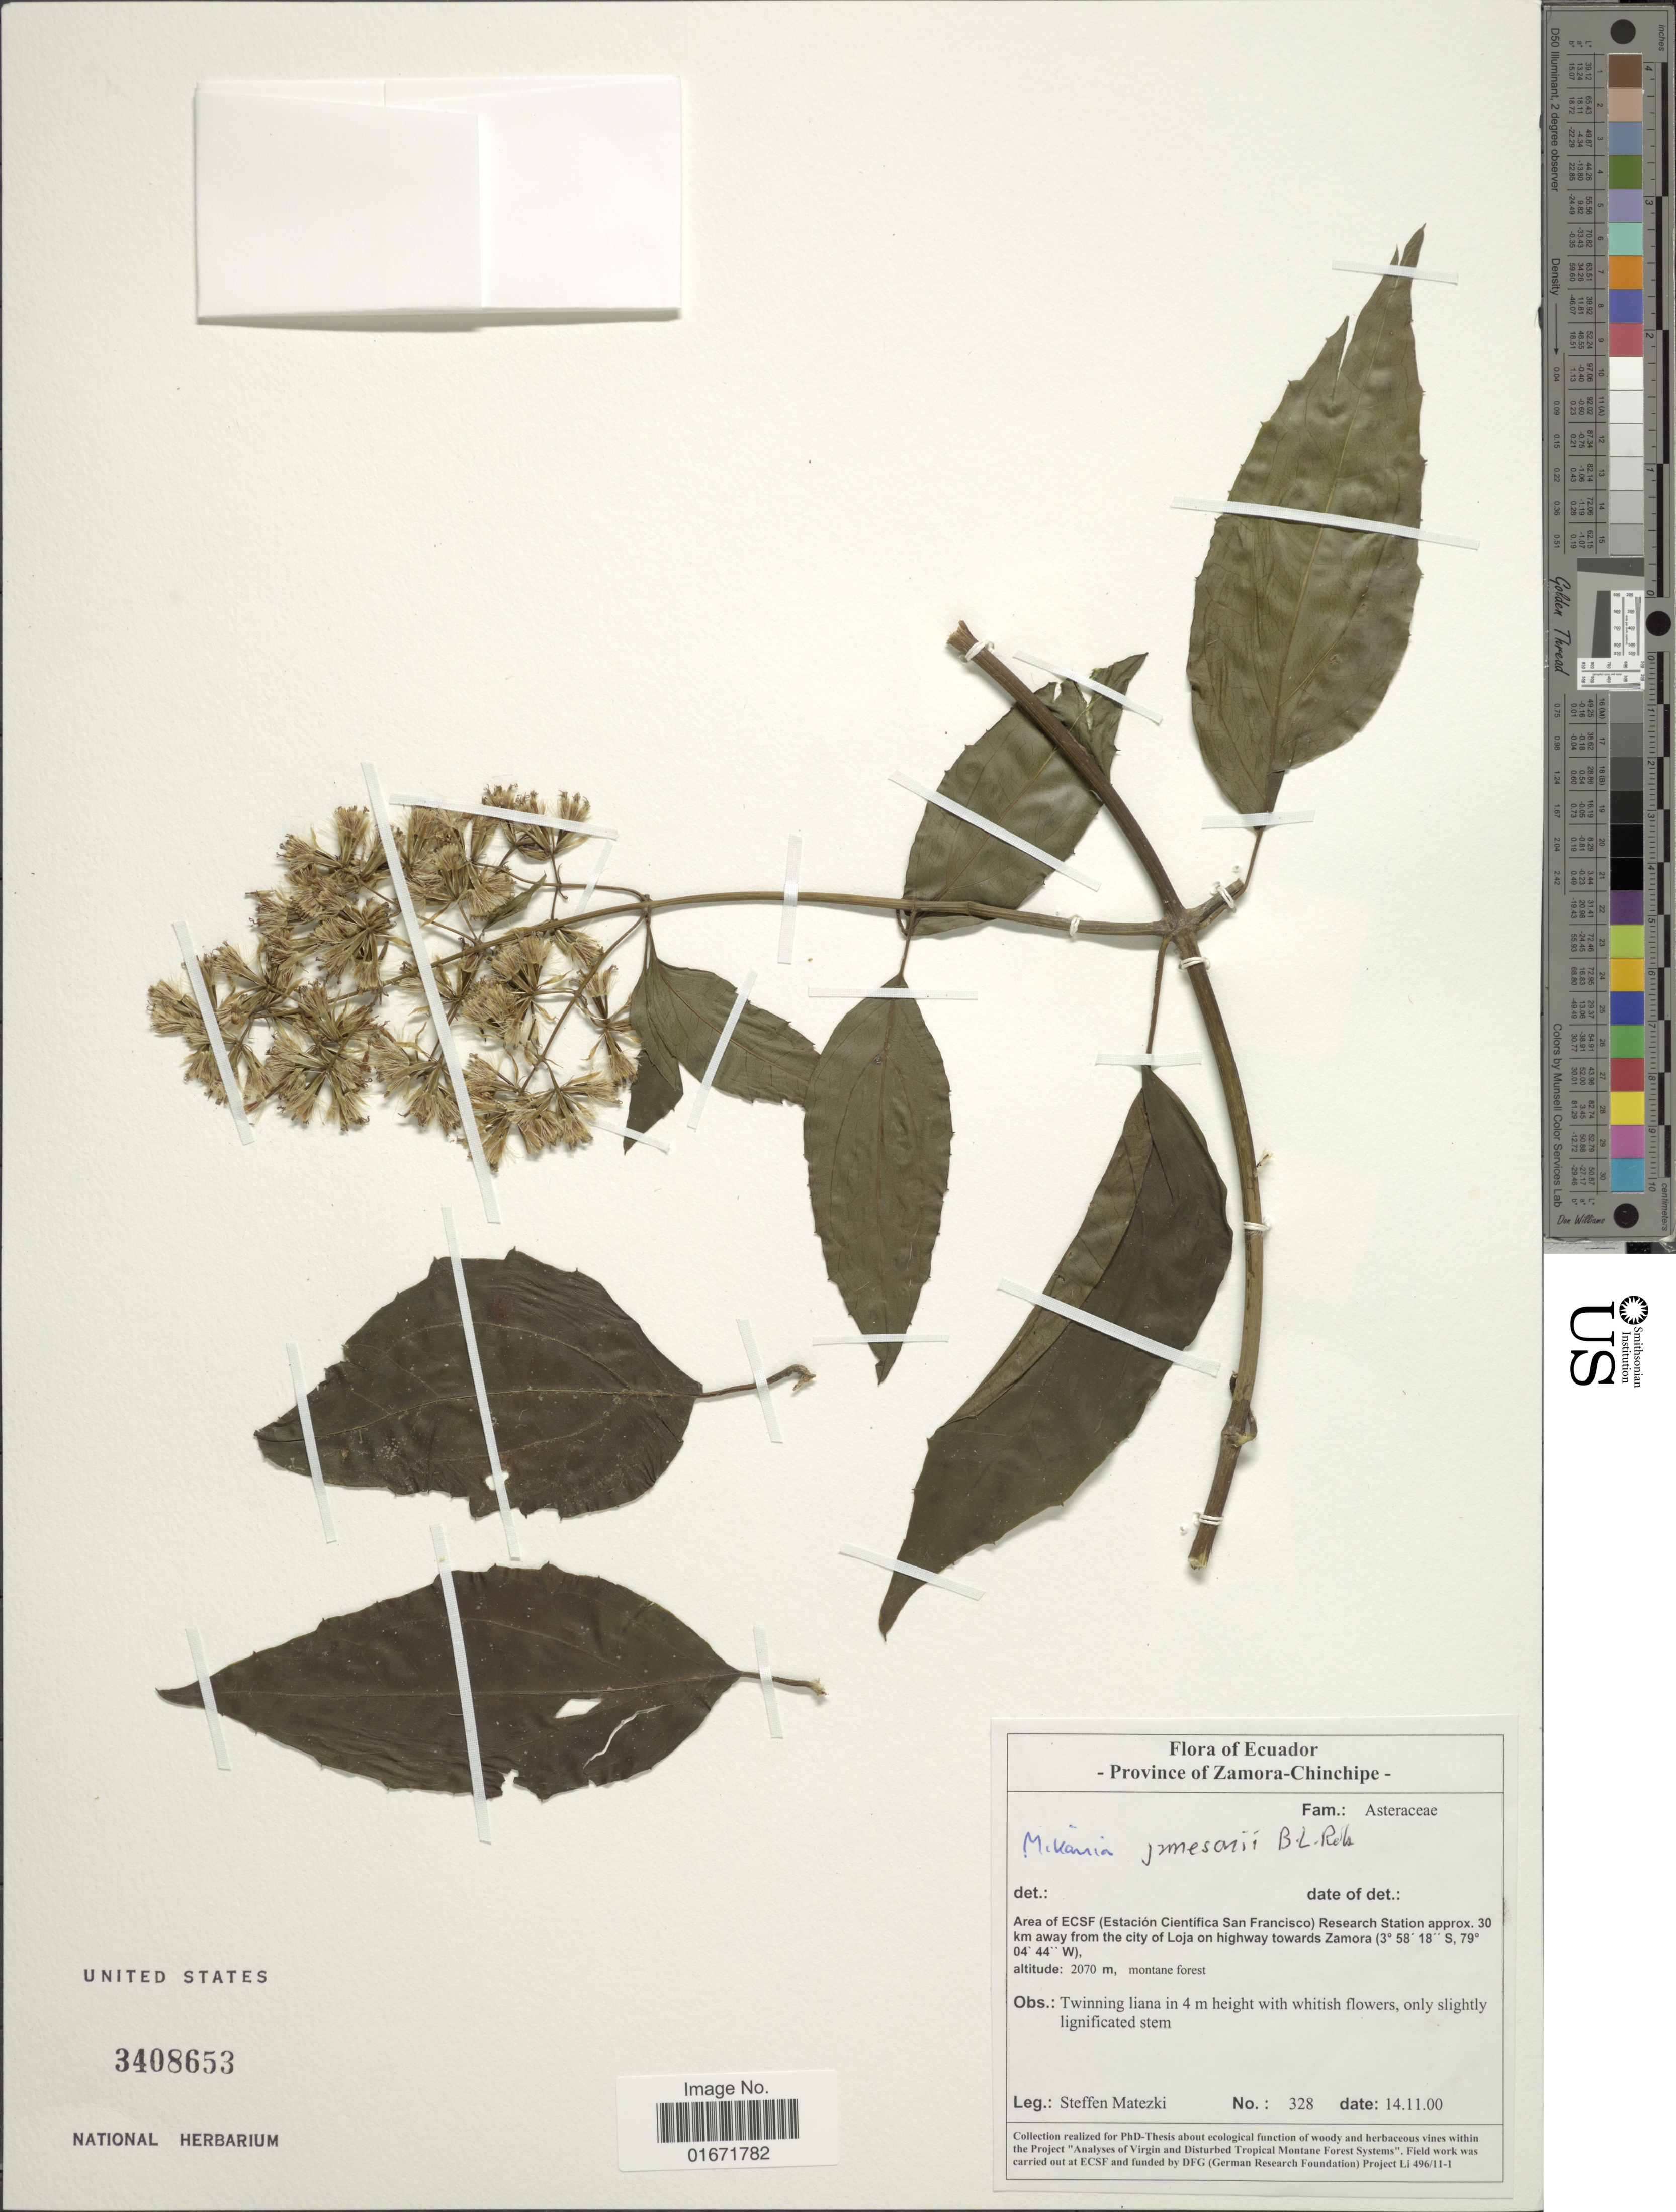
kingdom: Plantae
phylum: Tracheophyta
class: Magnoliopsida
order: Asterales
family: Asteraceae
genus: Mikania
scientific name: Mikania jamesonii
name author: B.L. Rob.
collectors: S. Matezki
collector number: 328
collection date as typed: Transcribed d/m/y: 14/11/0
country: Ecuador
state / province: Zamora-Chinchipe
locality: Area of ECSF (Estación Cientifica San Francisco) Research Station approx. 30 km away from the city of Loja on highway towards Zamora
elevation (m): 2070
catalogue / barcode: US 3408653